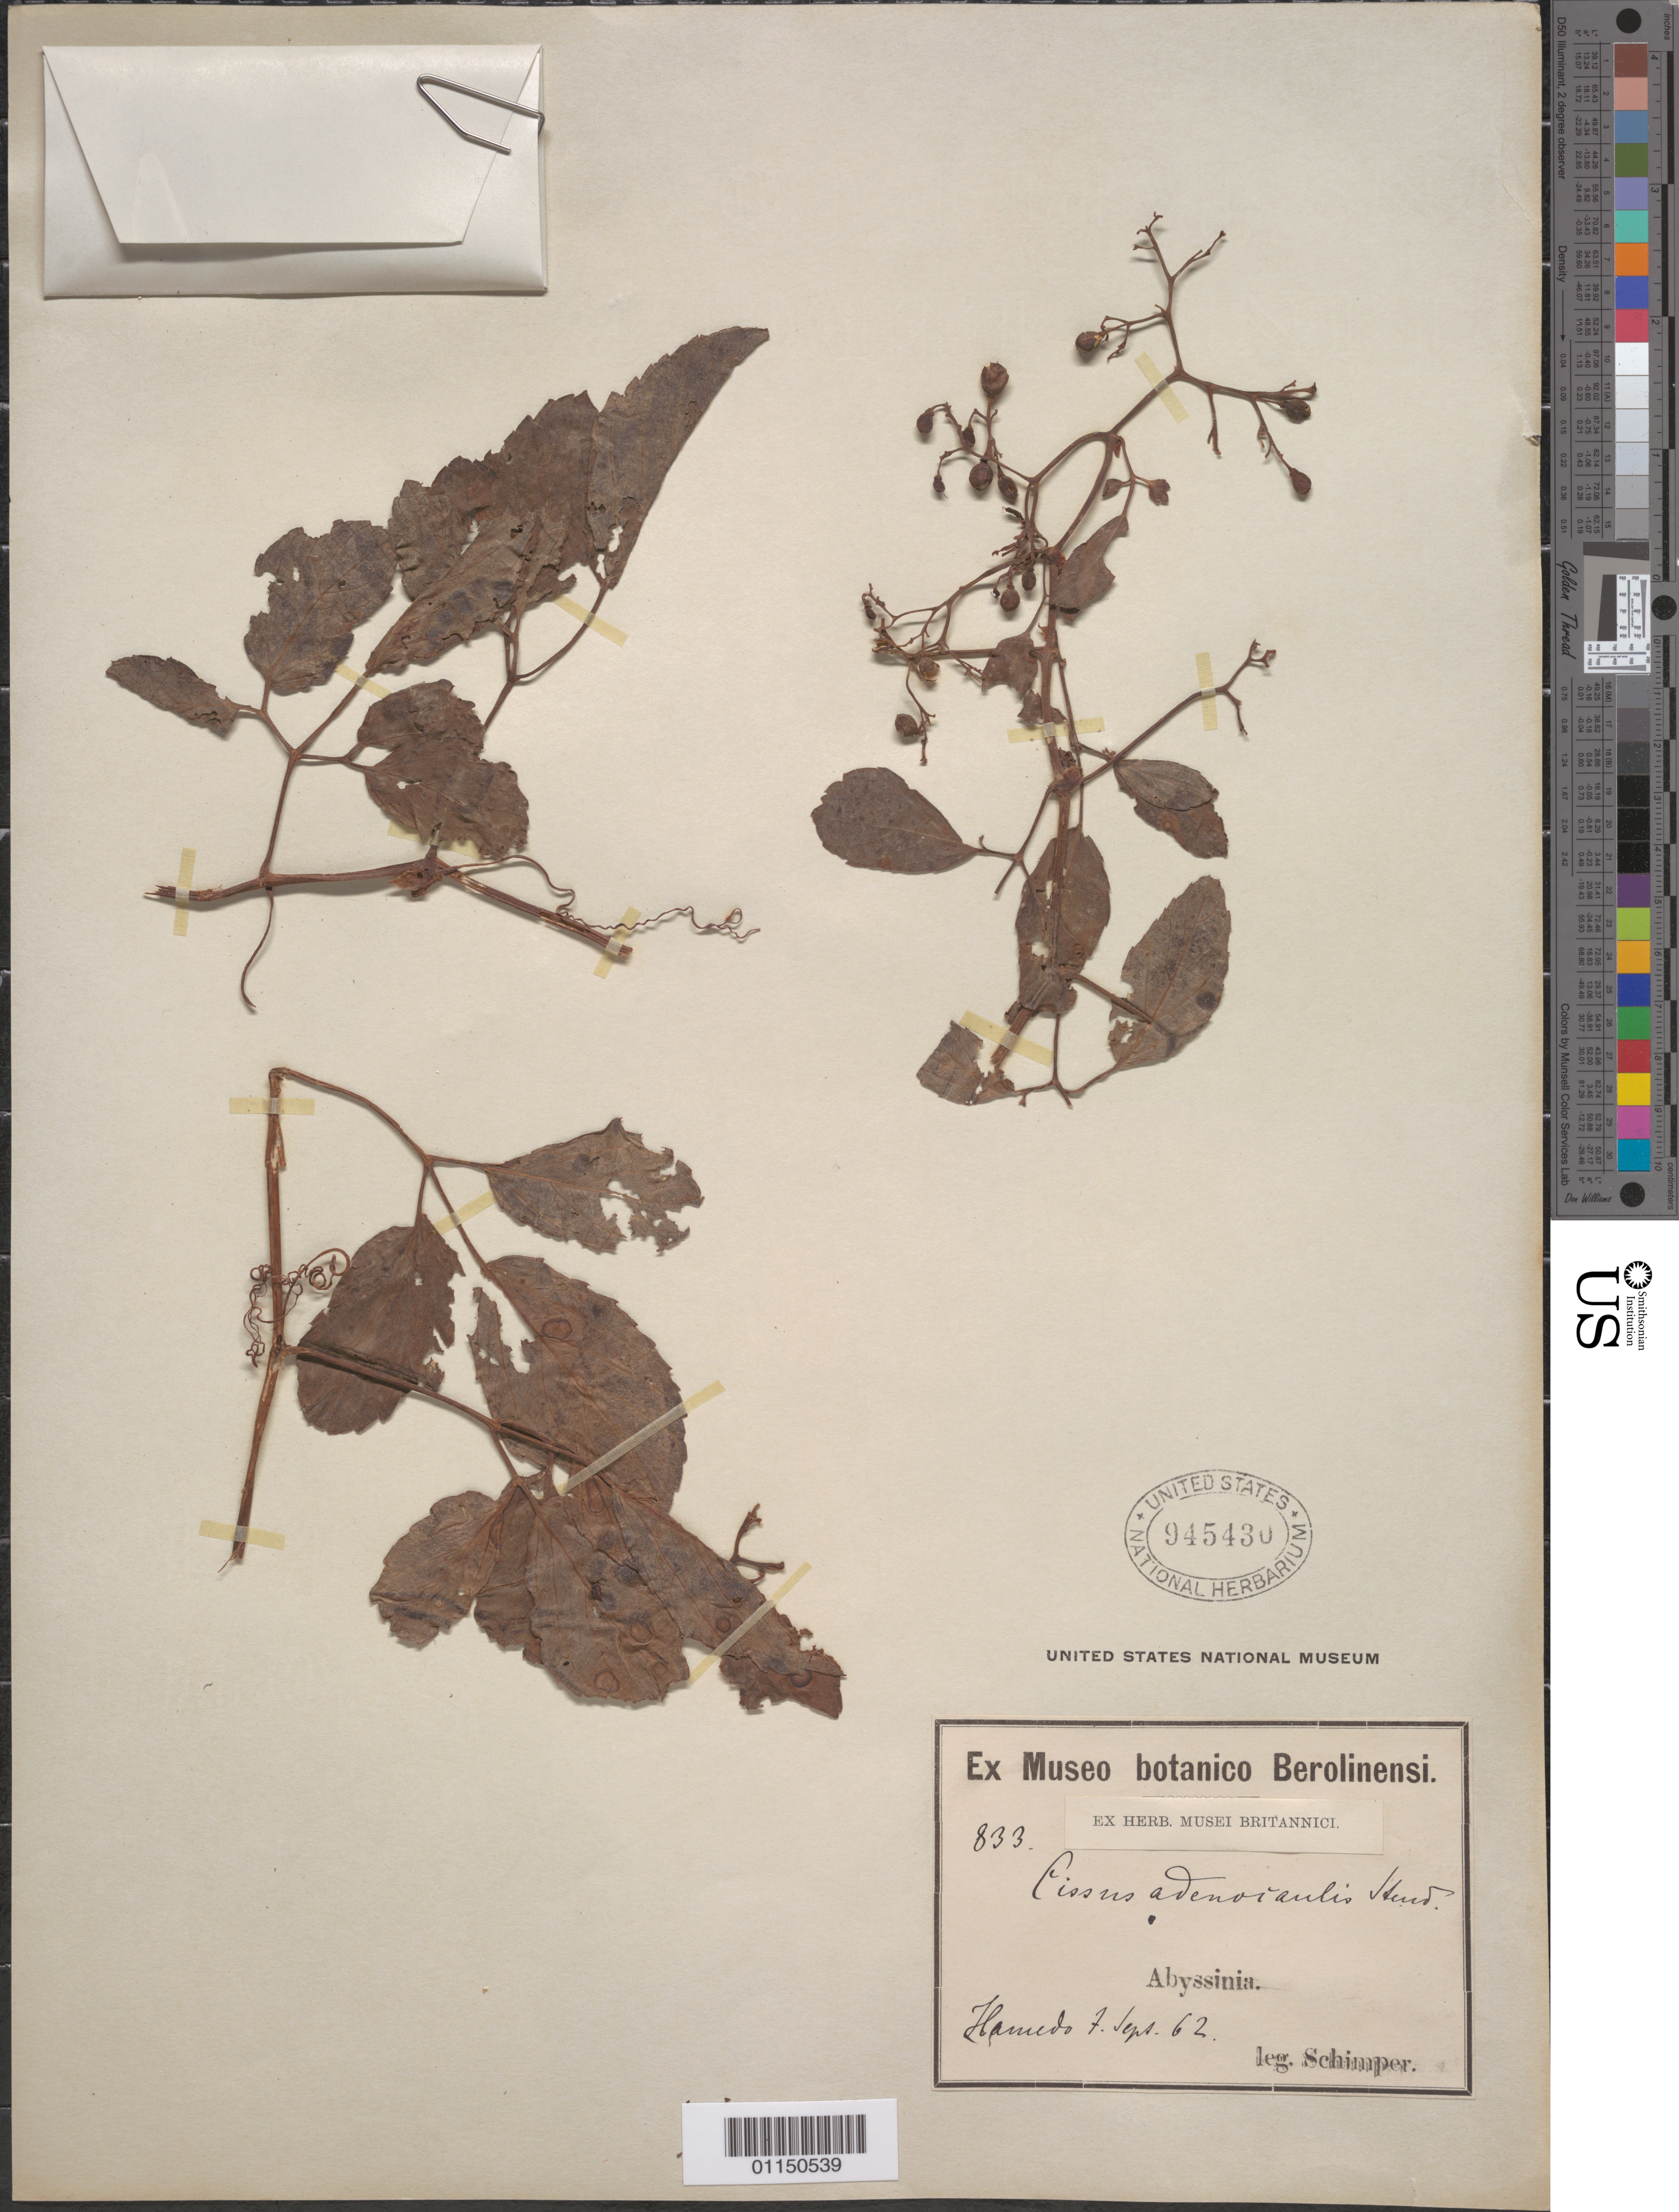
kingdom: Plantae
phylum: Tracheophyta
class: Magnoliopsida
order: Vitales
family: Vitaceae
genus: Cyphostemma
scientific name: Cyphostemma adenocaule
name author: (Steud. ex A. Rich.) Desc. ex Wild & R.B. Drumm.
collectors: -. Schimper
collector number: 833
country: Ethiopia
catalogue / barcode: US 945430